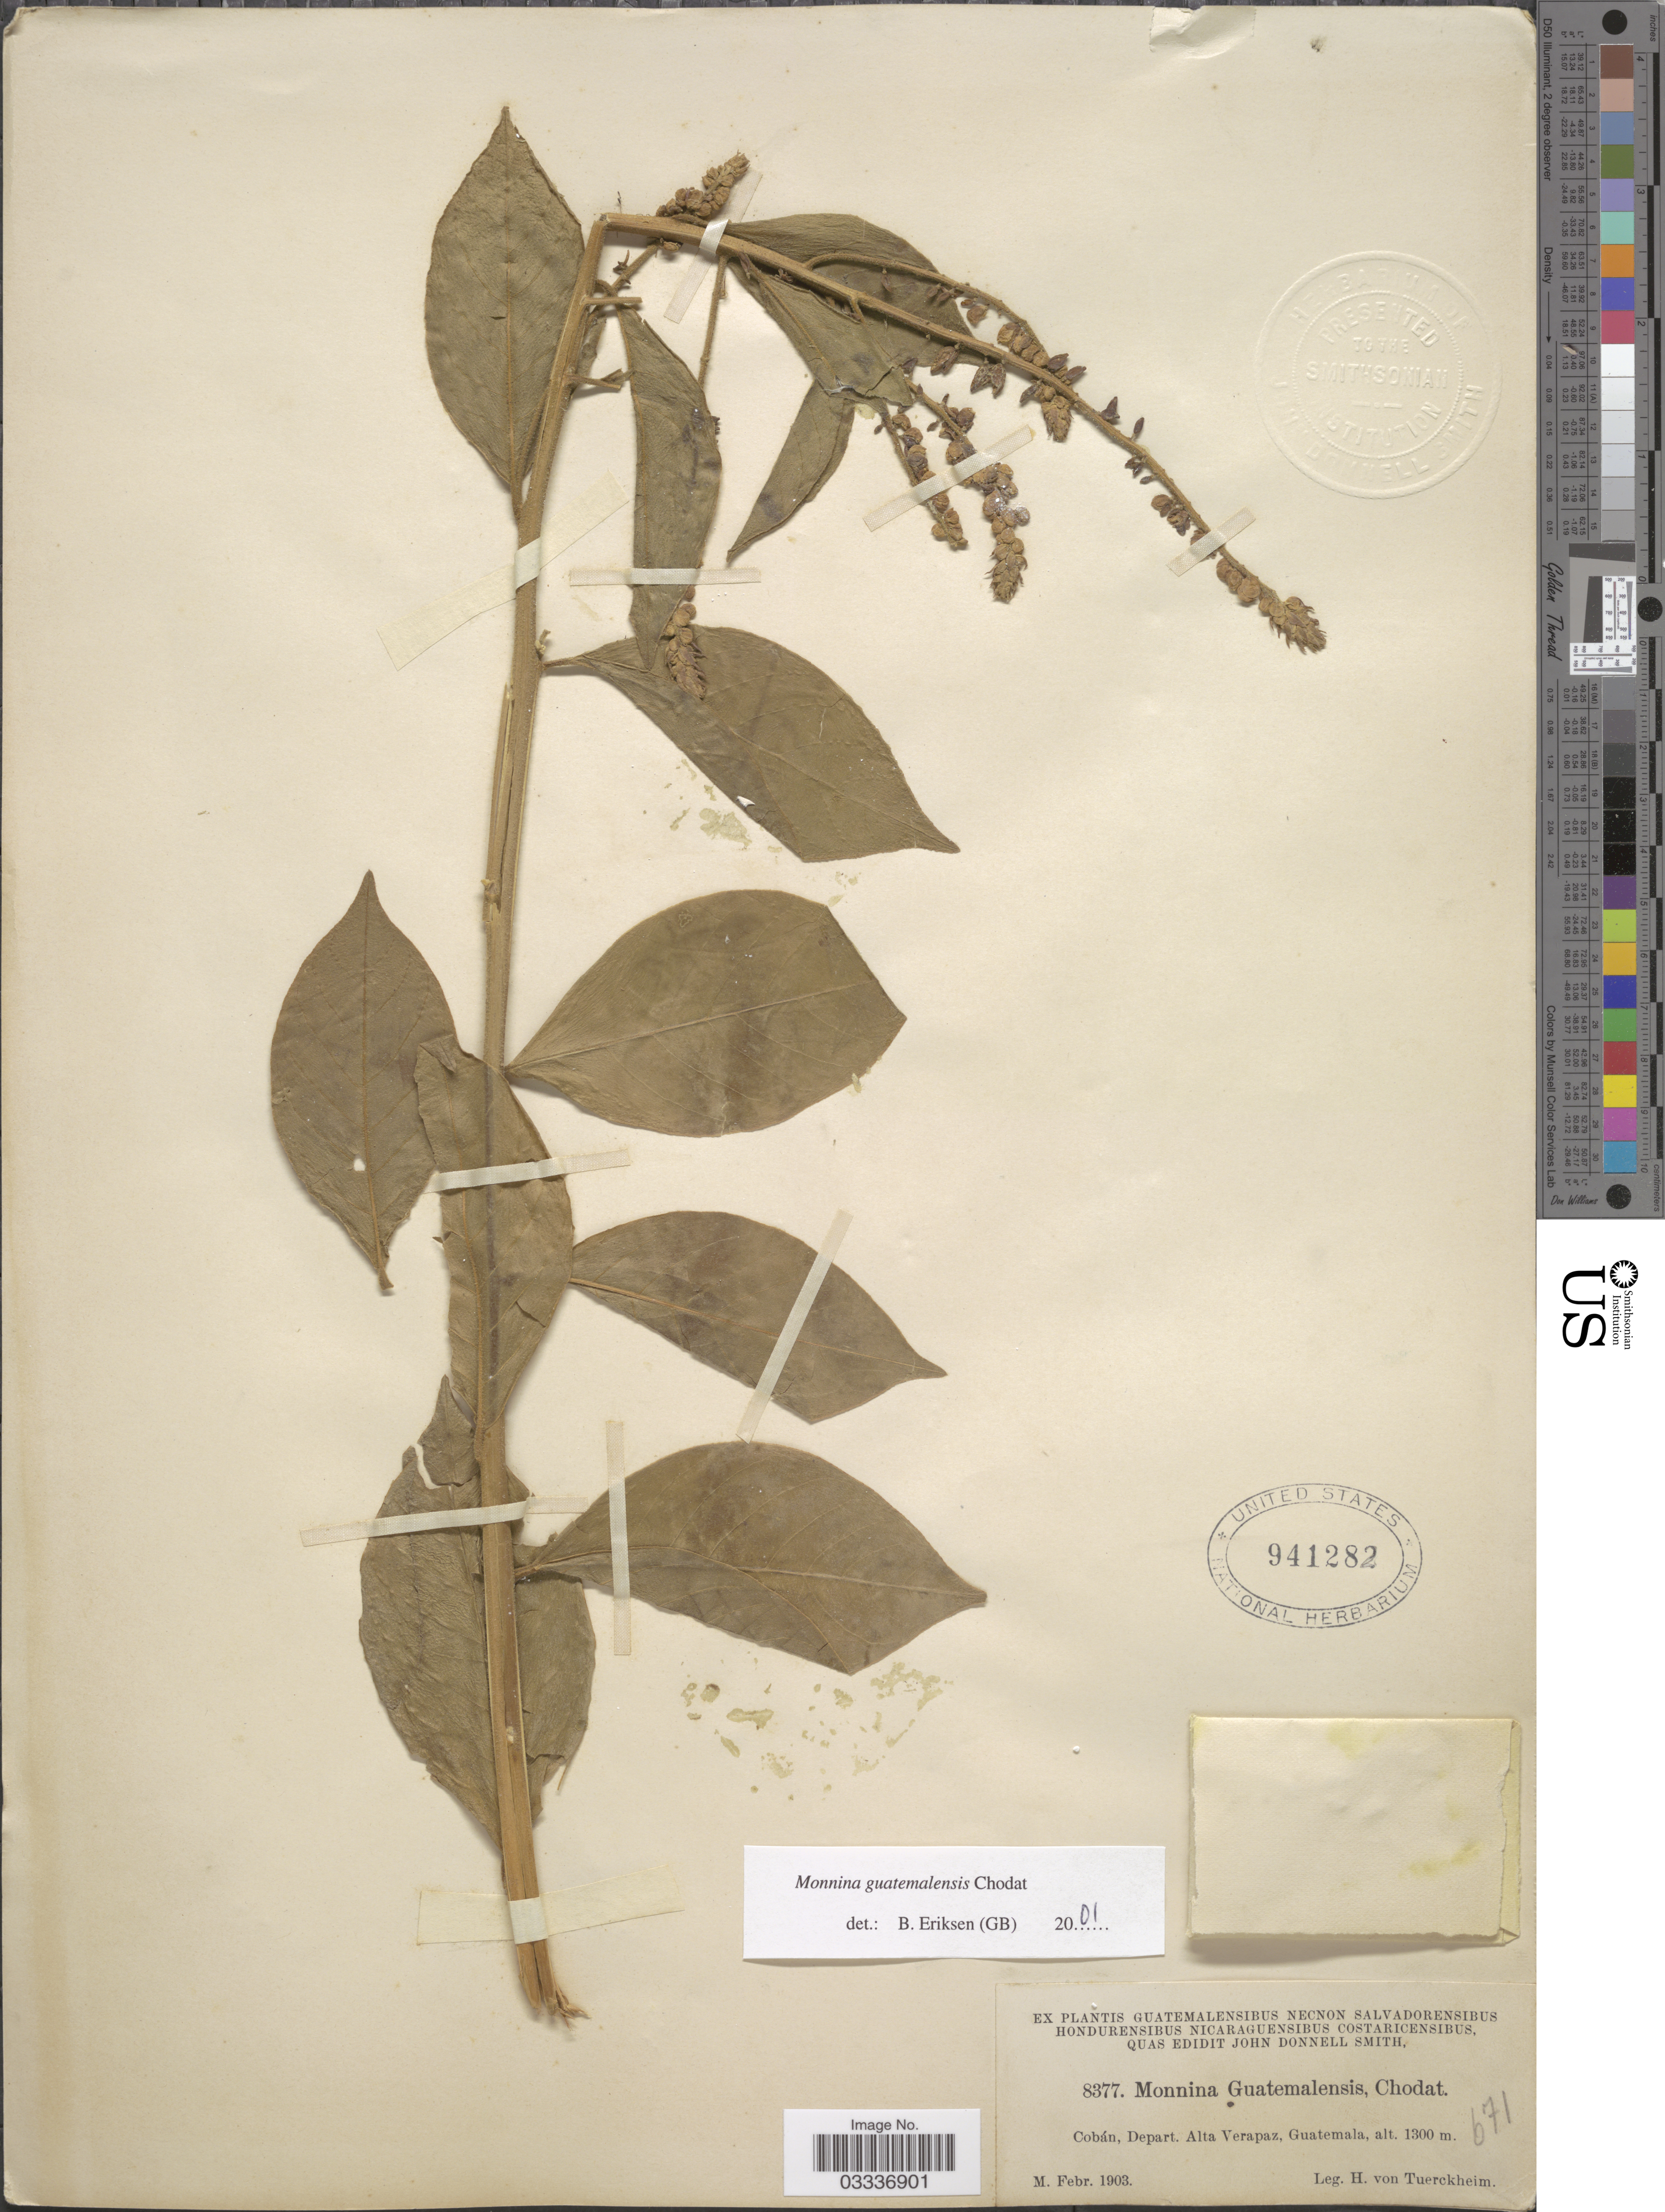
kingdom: Plantae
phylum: Tracheophyta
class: Magnoliopsida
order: Fabales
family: Polygalaceae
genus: Monnina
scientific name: Monnina guatemalensis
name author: Chodat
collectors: H. von Tuerckheim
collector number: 8377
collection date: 1903-02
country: Guatemala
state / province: Alta Verapaz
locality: Cobán, Depart. Alta Verapaz.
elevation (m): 1300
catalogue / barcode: US 941282